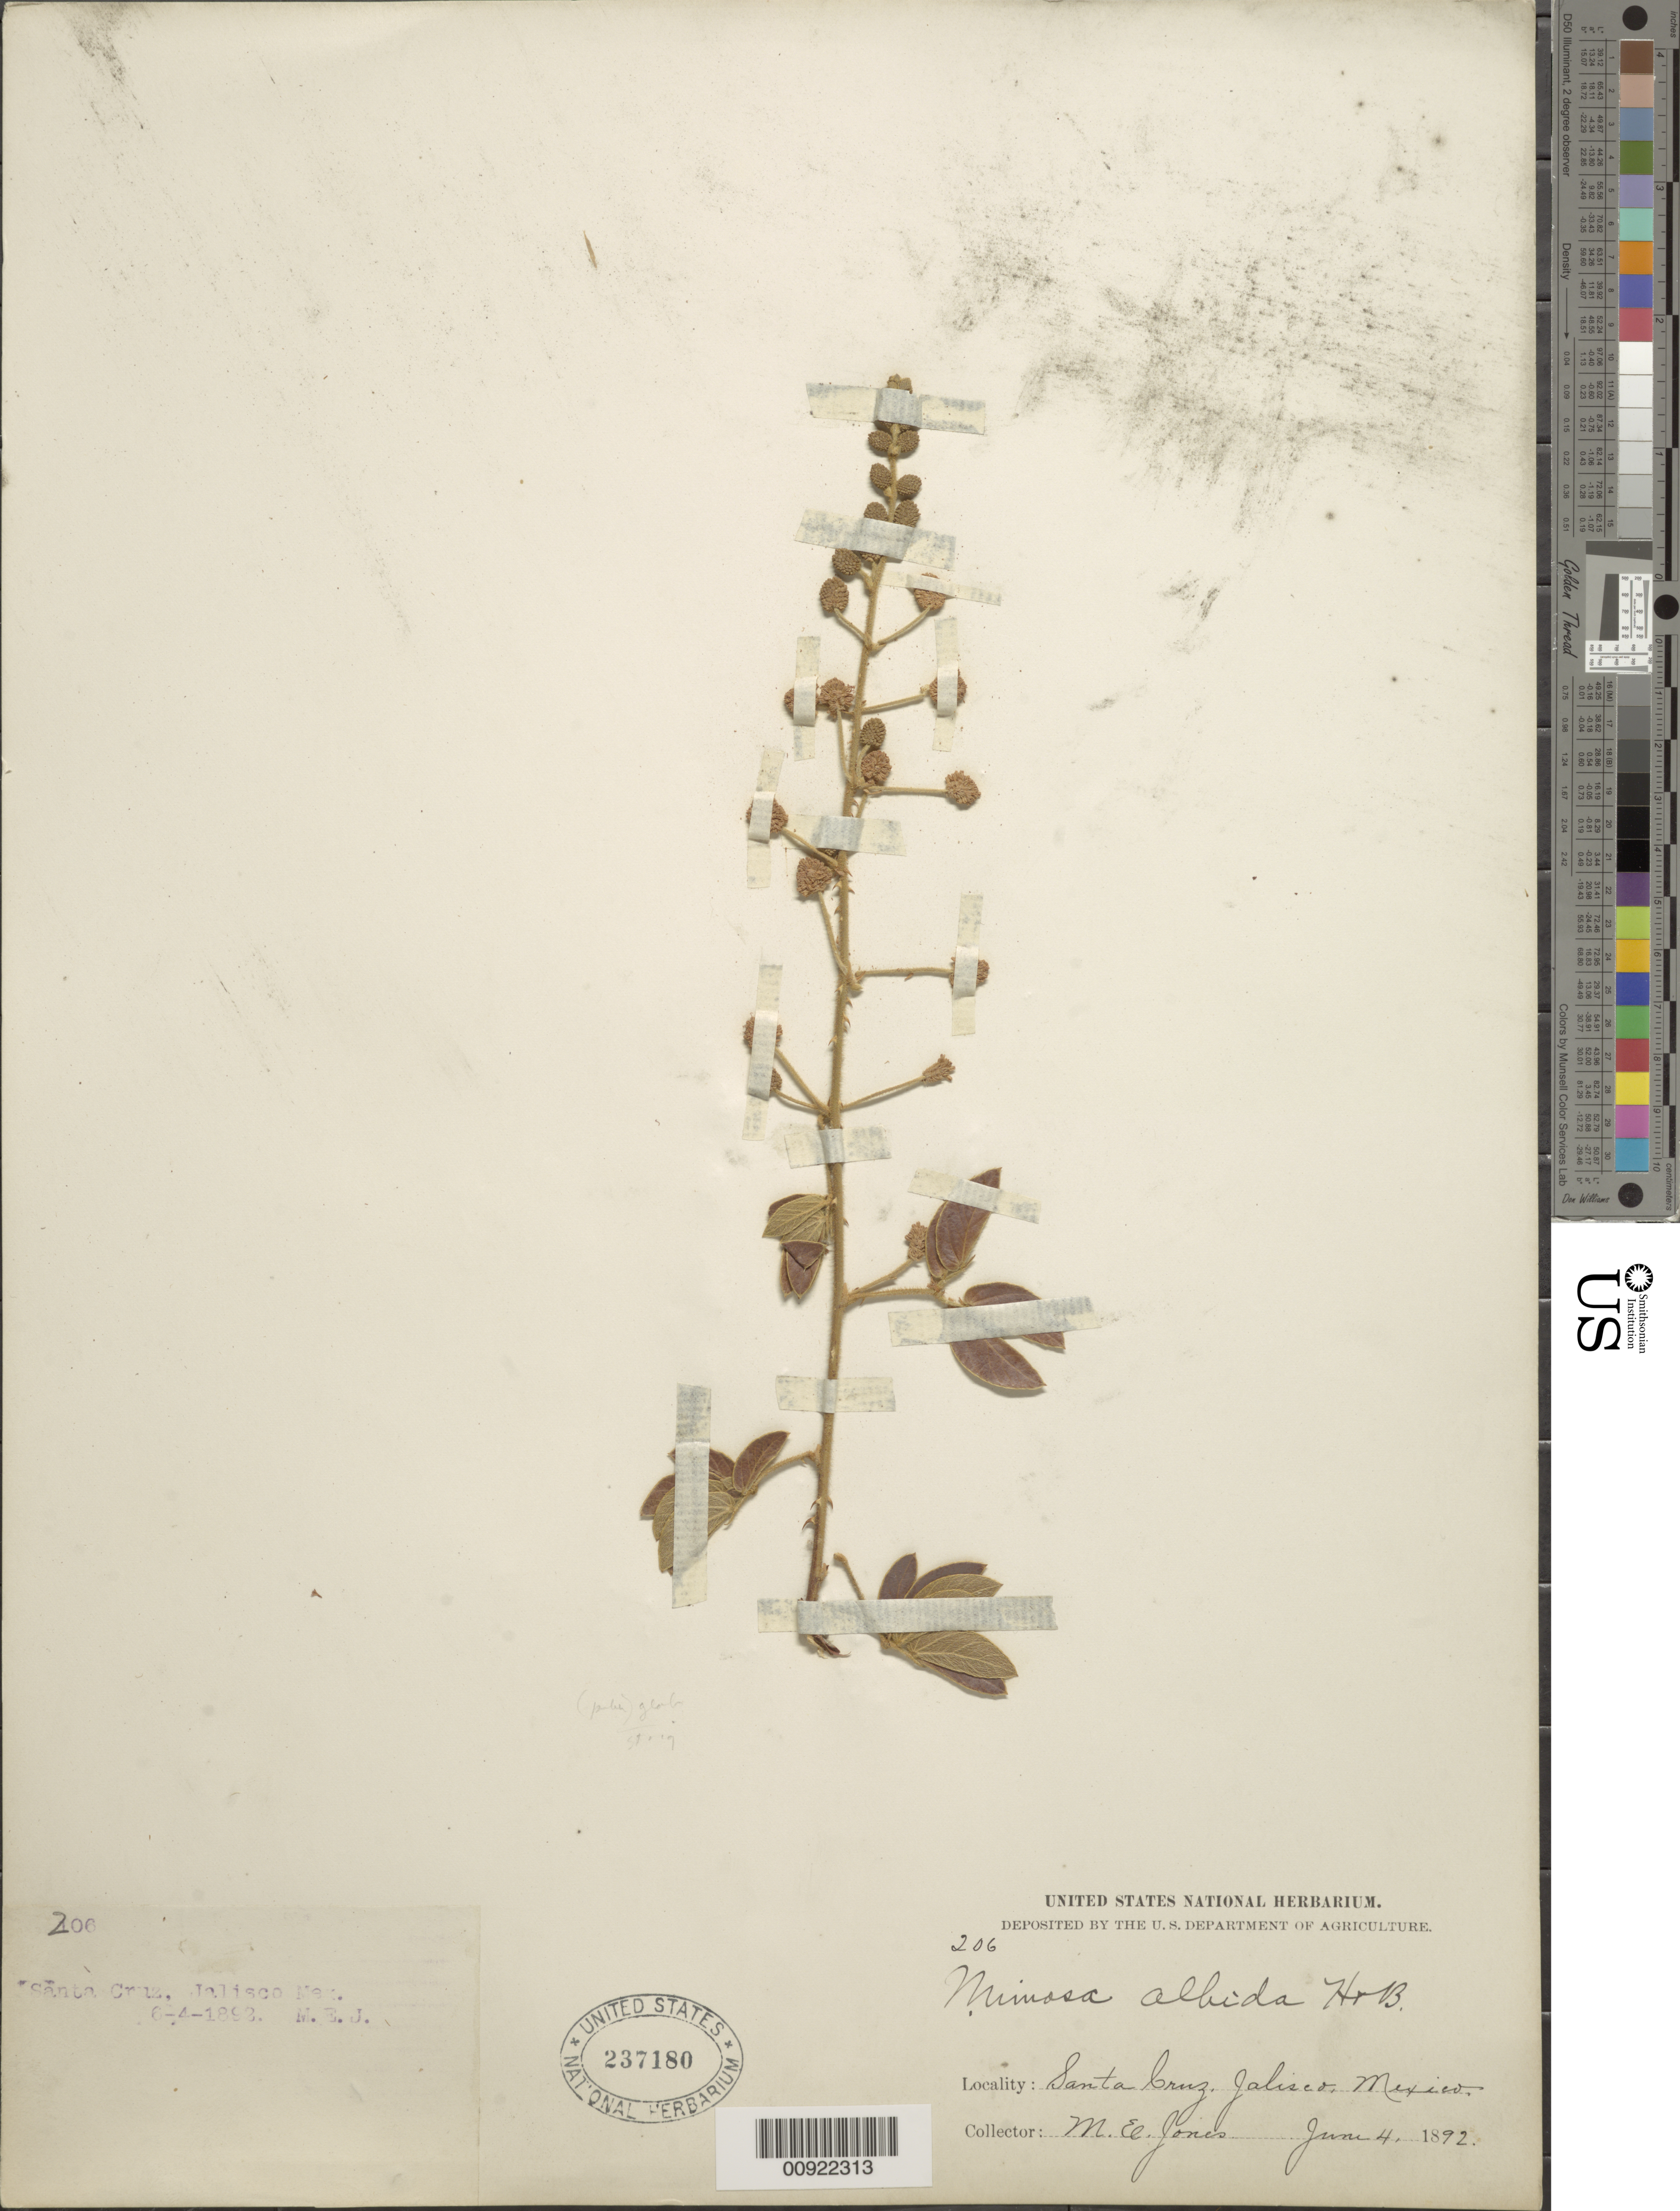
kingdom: Plantae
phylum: Tracheophyta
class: Magnoliopsida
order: Fabales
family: Fabaceae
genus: Mimosa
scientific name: Mimosa albida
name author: Humb. & Bonpl. ex Willd.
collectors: M. E. Jones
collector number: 206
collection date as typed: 04 Jun 1892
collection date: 1892-06-04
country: Mexico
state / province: Jalisco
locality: Santa Cruz, Jalisco.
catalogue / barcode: US 237180